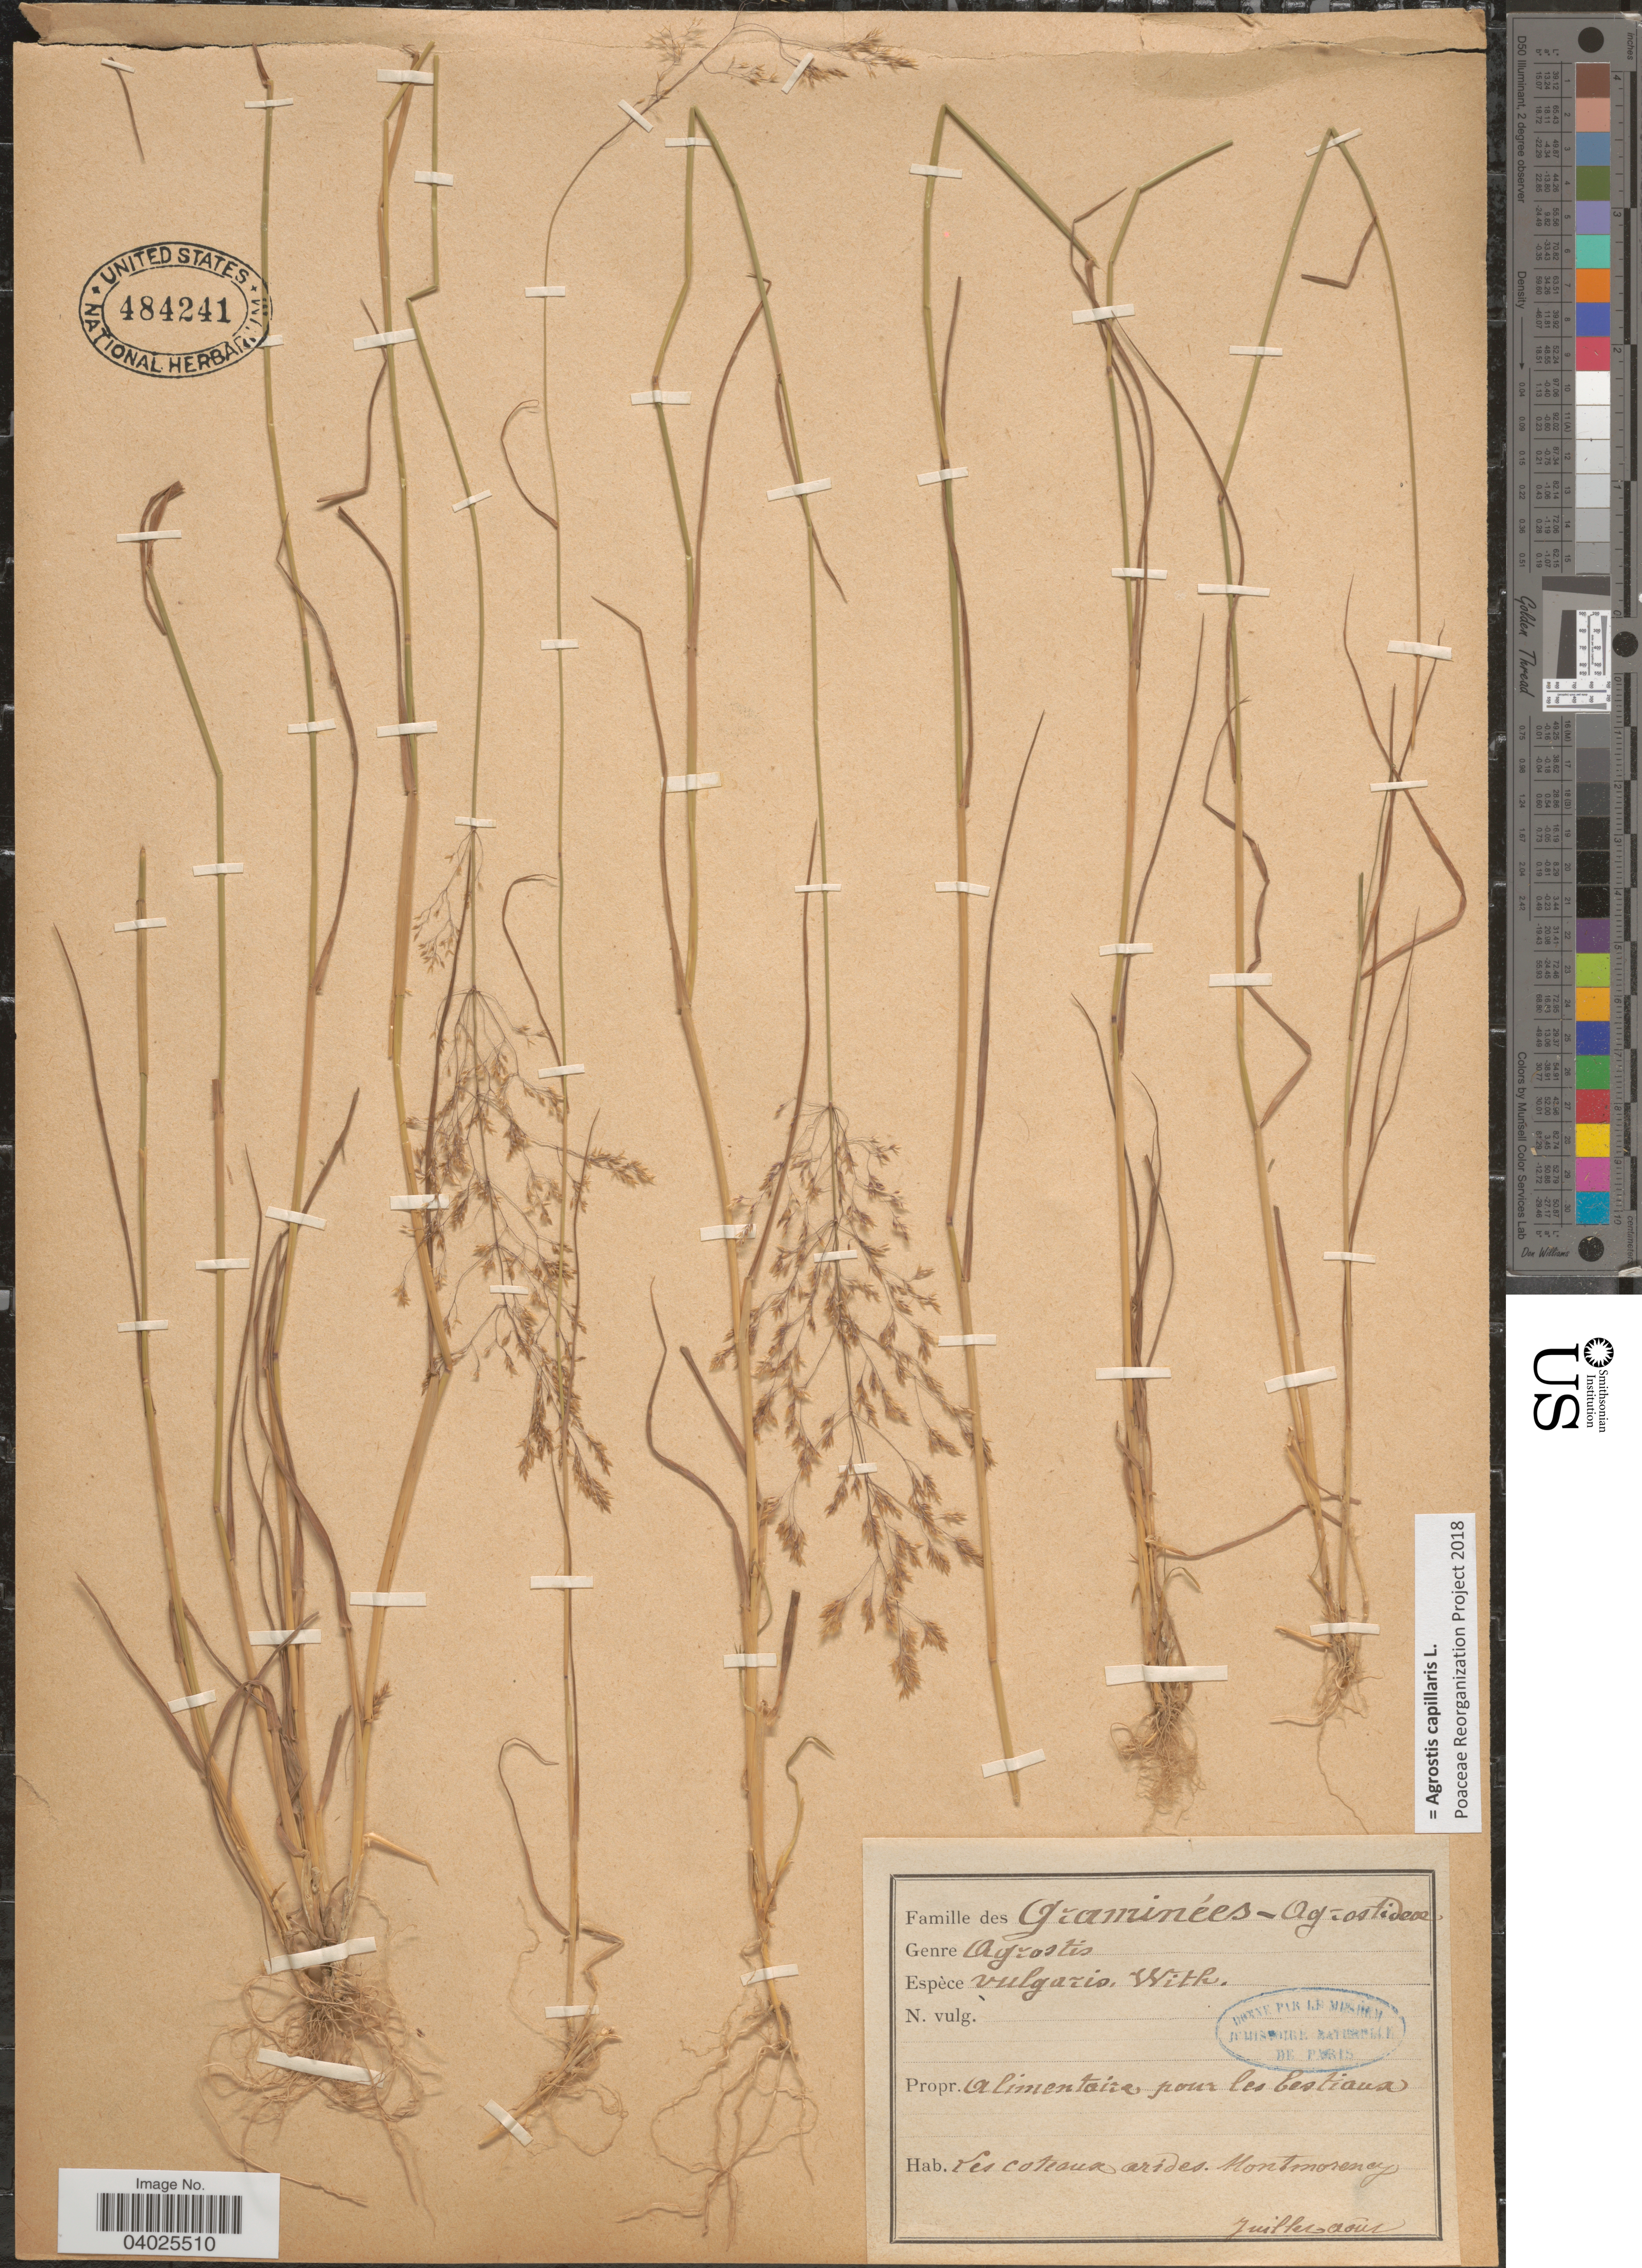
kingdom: Plantae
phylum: Tracheophyta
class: Liliopsida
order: Poales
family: Poaceae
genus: Agrostis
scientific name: Agrostis capillaris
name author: L.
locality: Les coteaux arides. Montmorency.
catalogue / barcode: US 484241